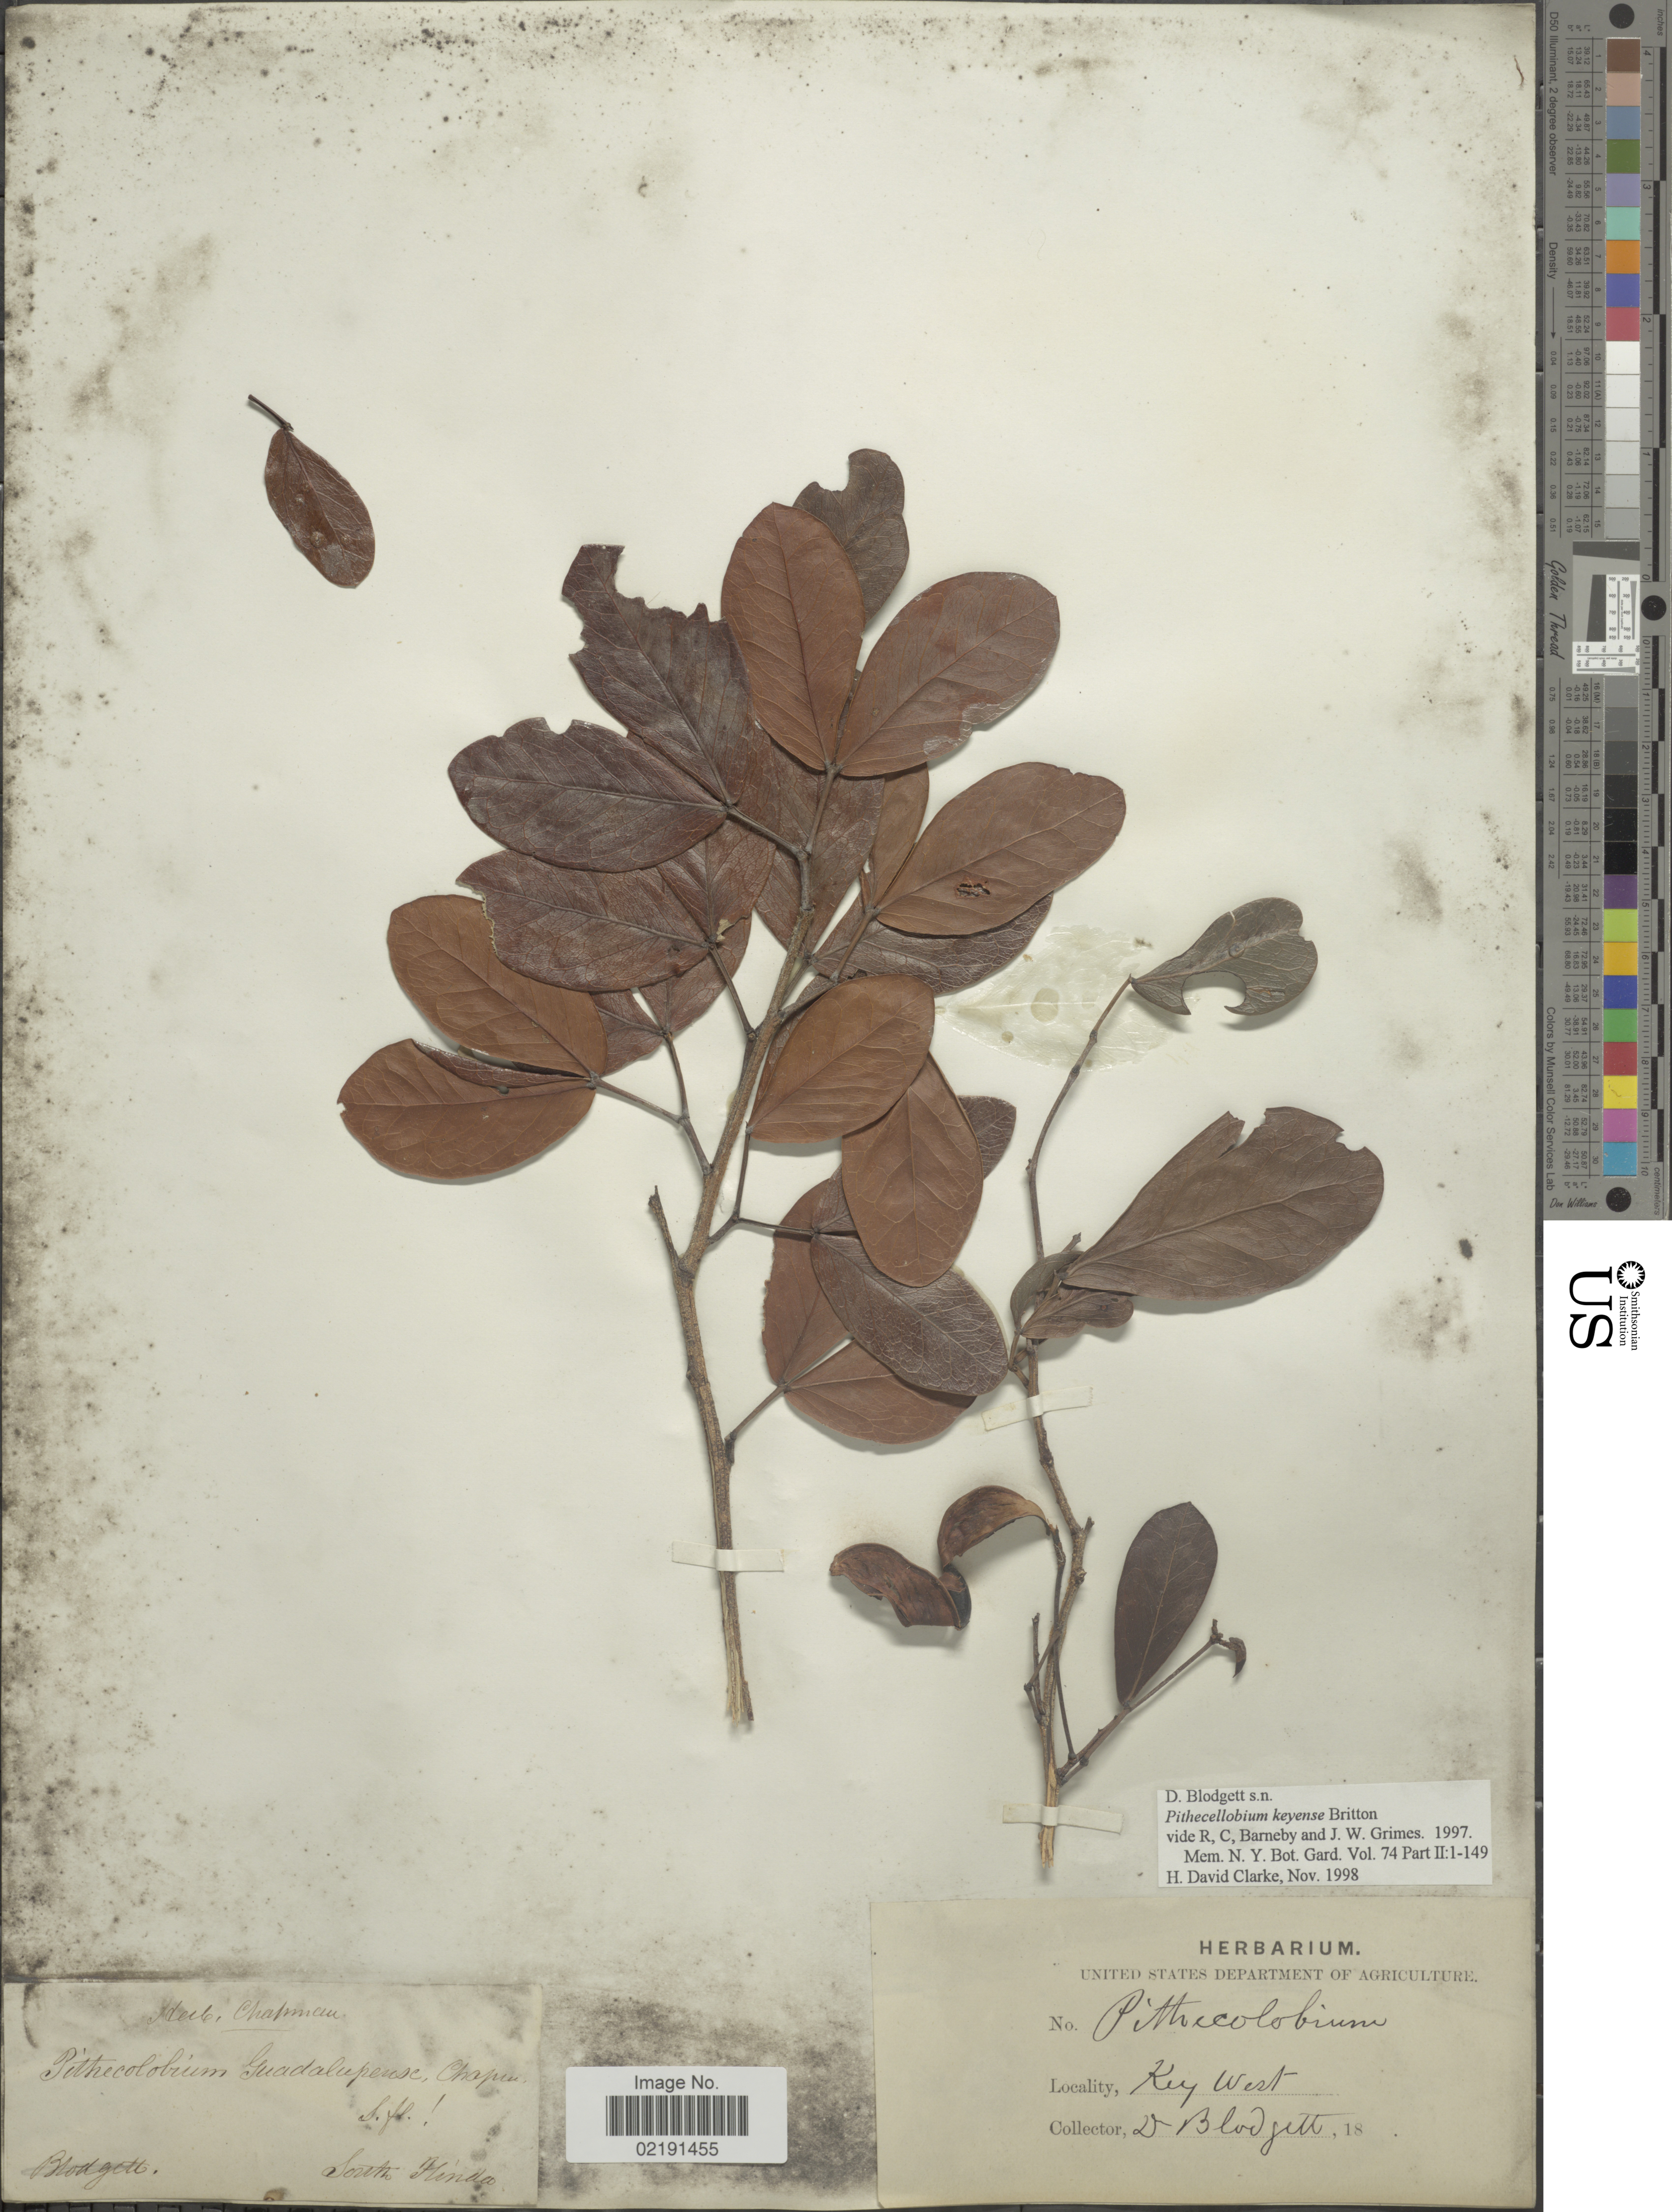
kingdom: Plantae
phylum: Tracheophyta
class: Magnoliopsida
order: Fabales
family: Fabaceae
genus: Pithecellobium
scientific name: Pithecellobium keyense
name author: Britton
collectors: D. Blodgett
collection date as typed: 18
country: United States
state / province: Florida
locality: Key West. South Florida